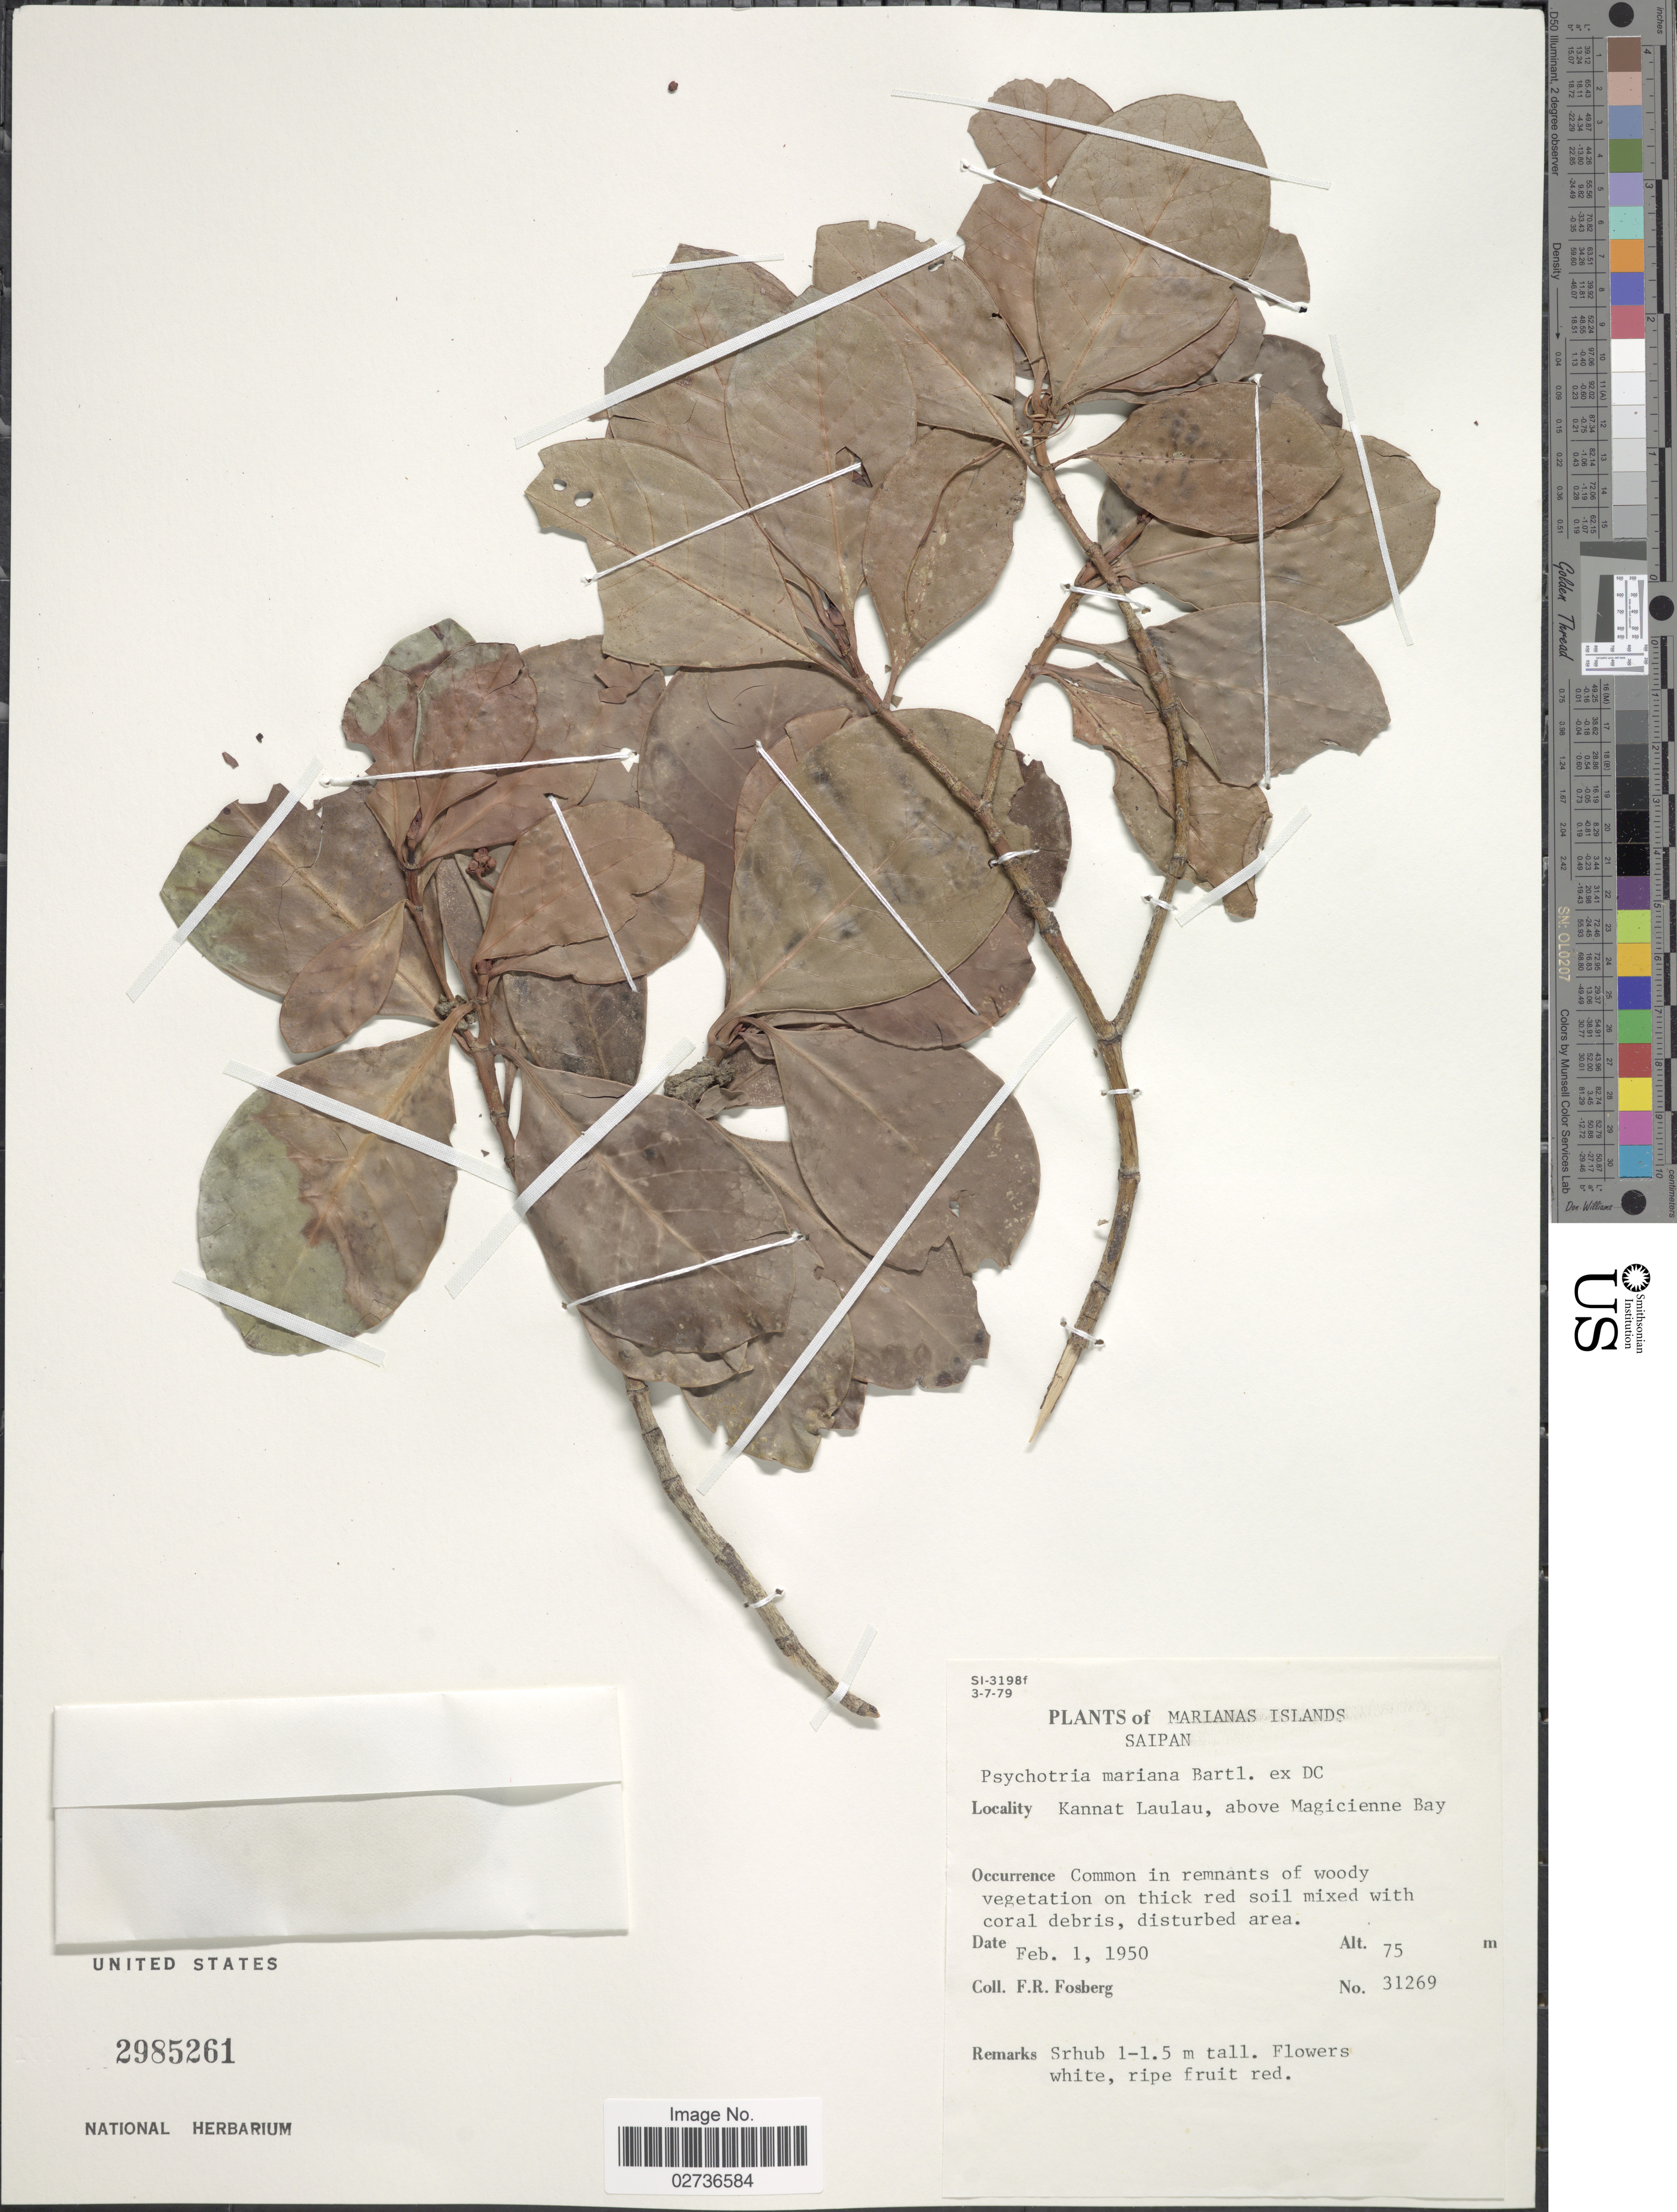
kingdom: Plantae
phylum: Tracheophyta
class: Magnoliopsida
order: Gentianales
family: Rubiaceae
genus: Psychotria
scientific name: Psychotria mariana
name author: Bartl. ex DC.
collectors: F. R. Fosberg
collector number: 31269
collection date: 1950-02-01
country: Northern Mariana Islands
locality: The Marianas Islands, Saipan, Kannat Laulau, above Magicienne Bay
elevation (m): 75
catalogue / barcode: US 2985261